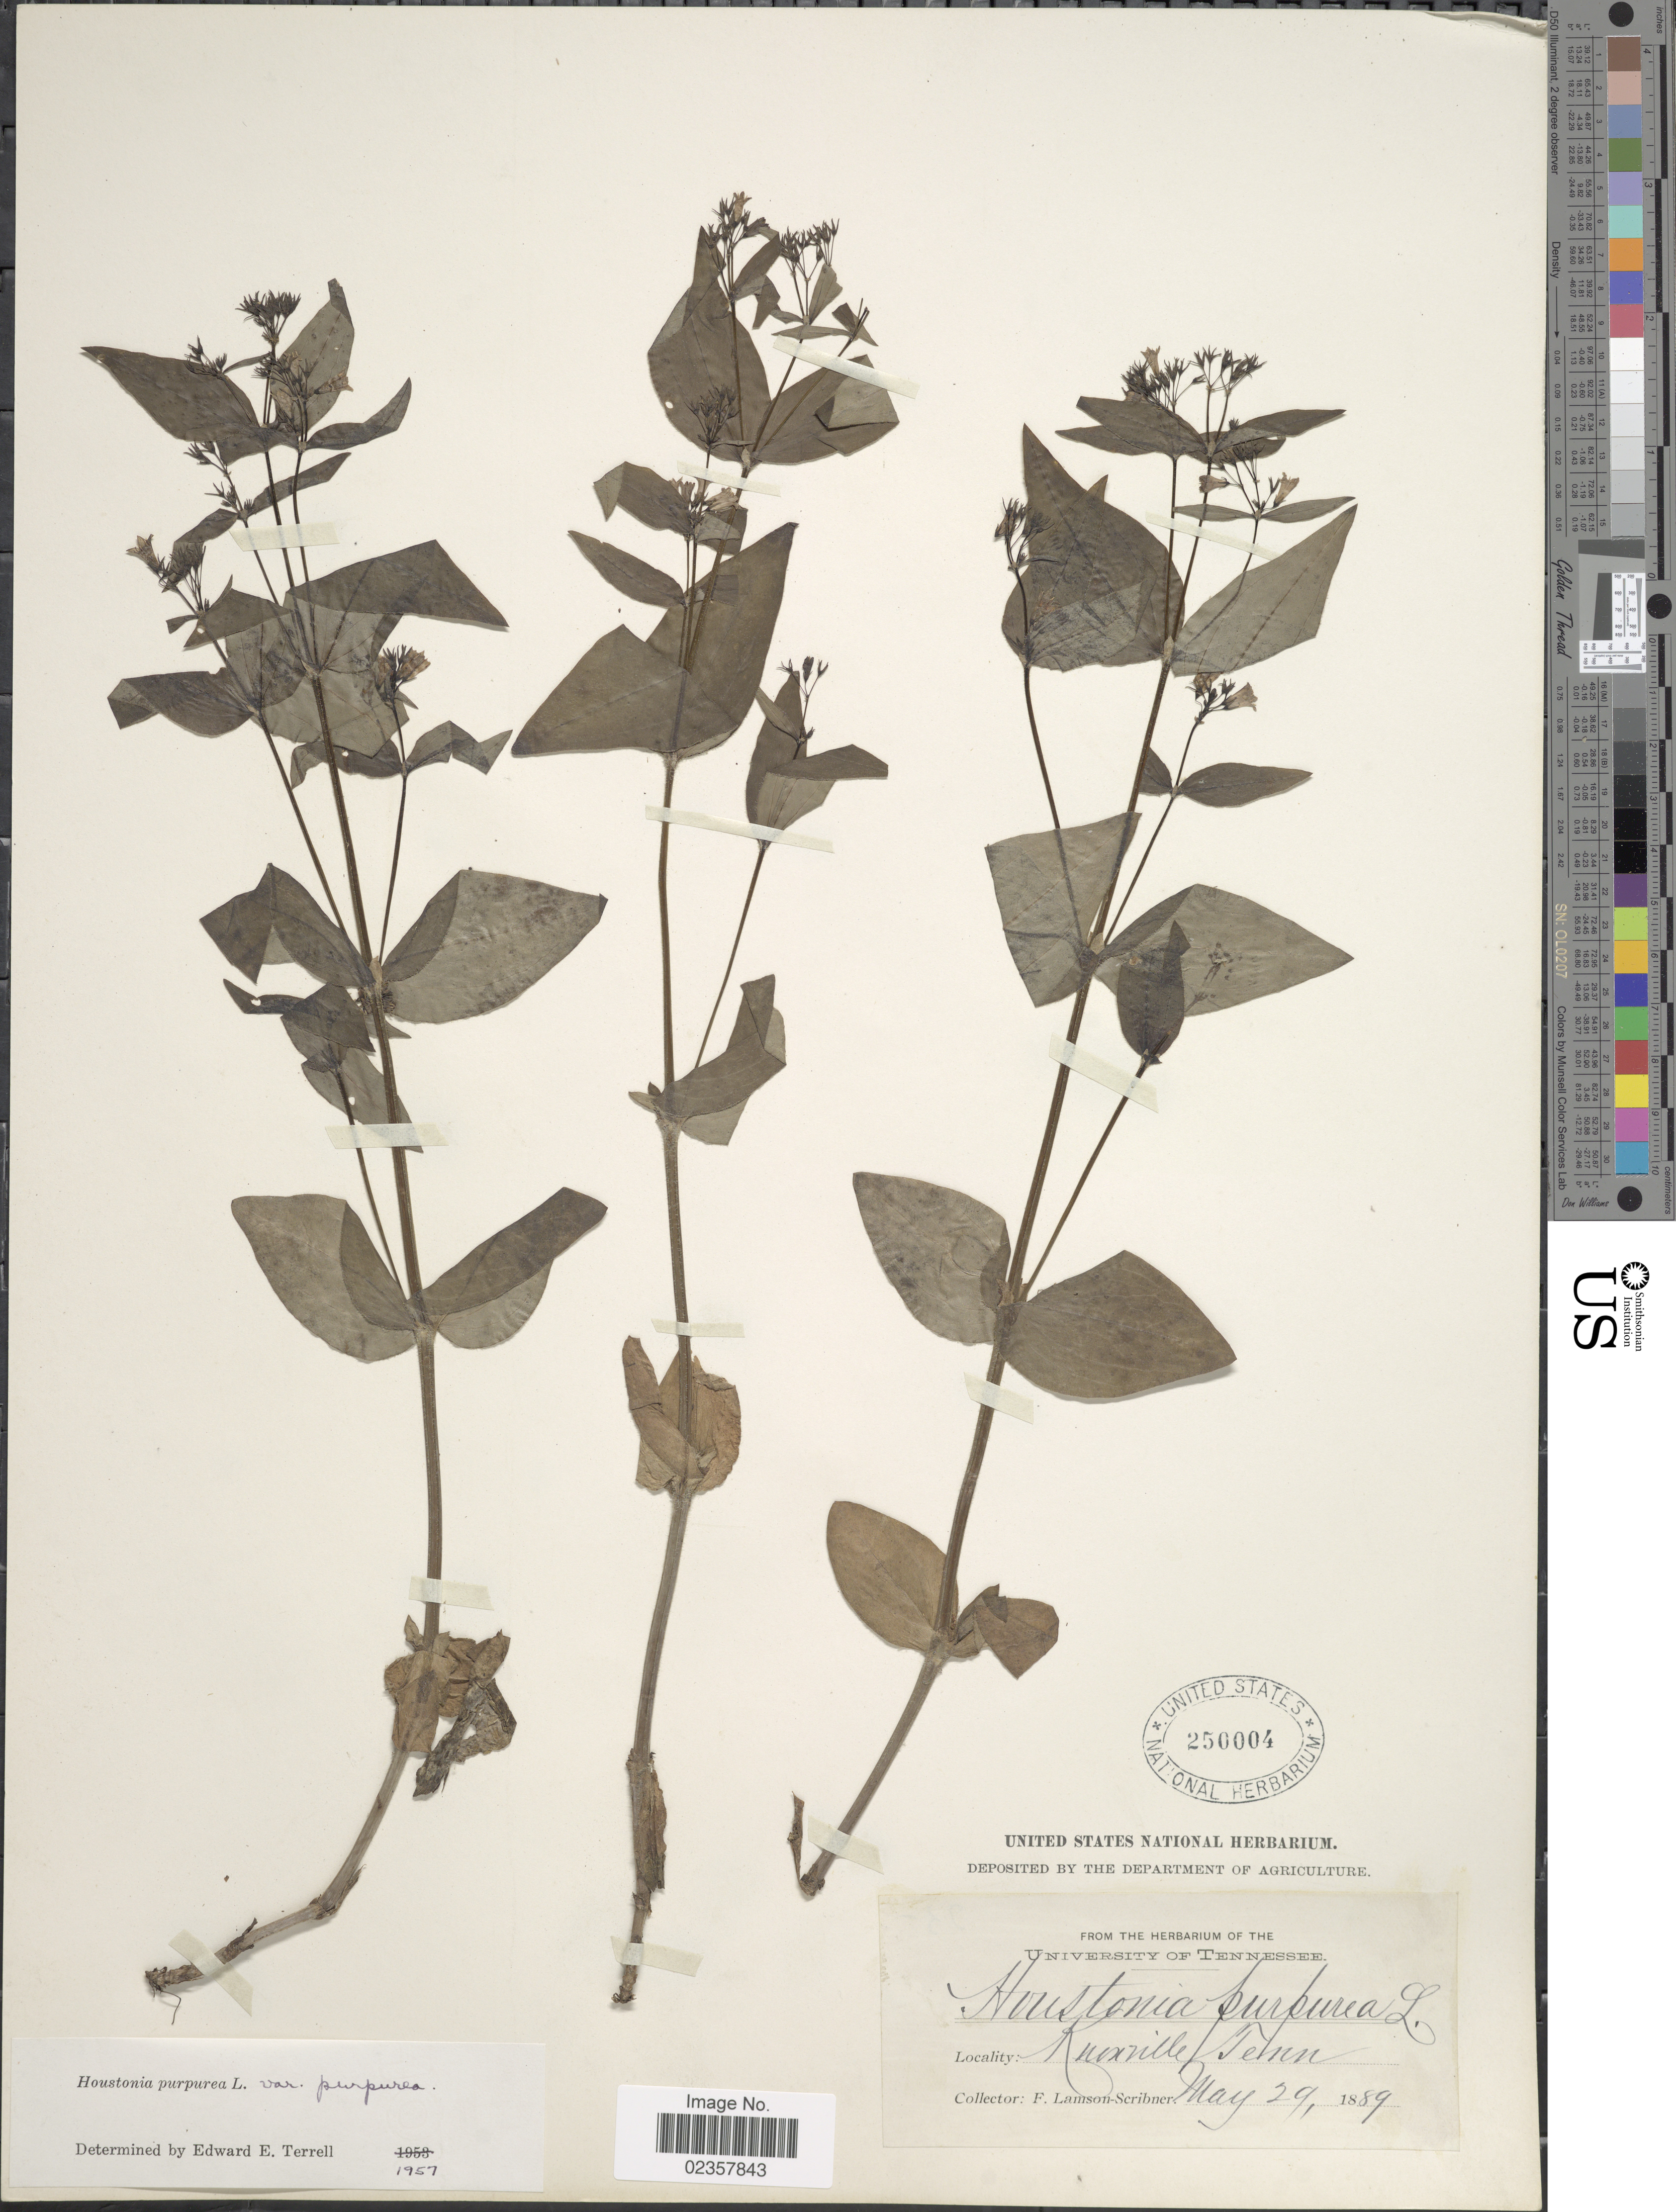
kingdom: Plantae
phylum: Tracheophyta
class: Magnoliopsida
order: Gentianales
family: Rubiaceae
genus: Houstonia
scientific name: Houstonia purpurea var. purpurea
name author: L.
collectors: F. Lamson-Scribner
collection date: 1889-05-29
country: United States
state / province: Tennessee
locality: Knoxville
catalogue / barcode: US 250004